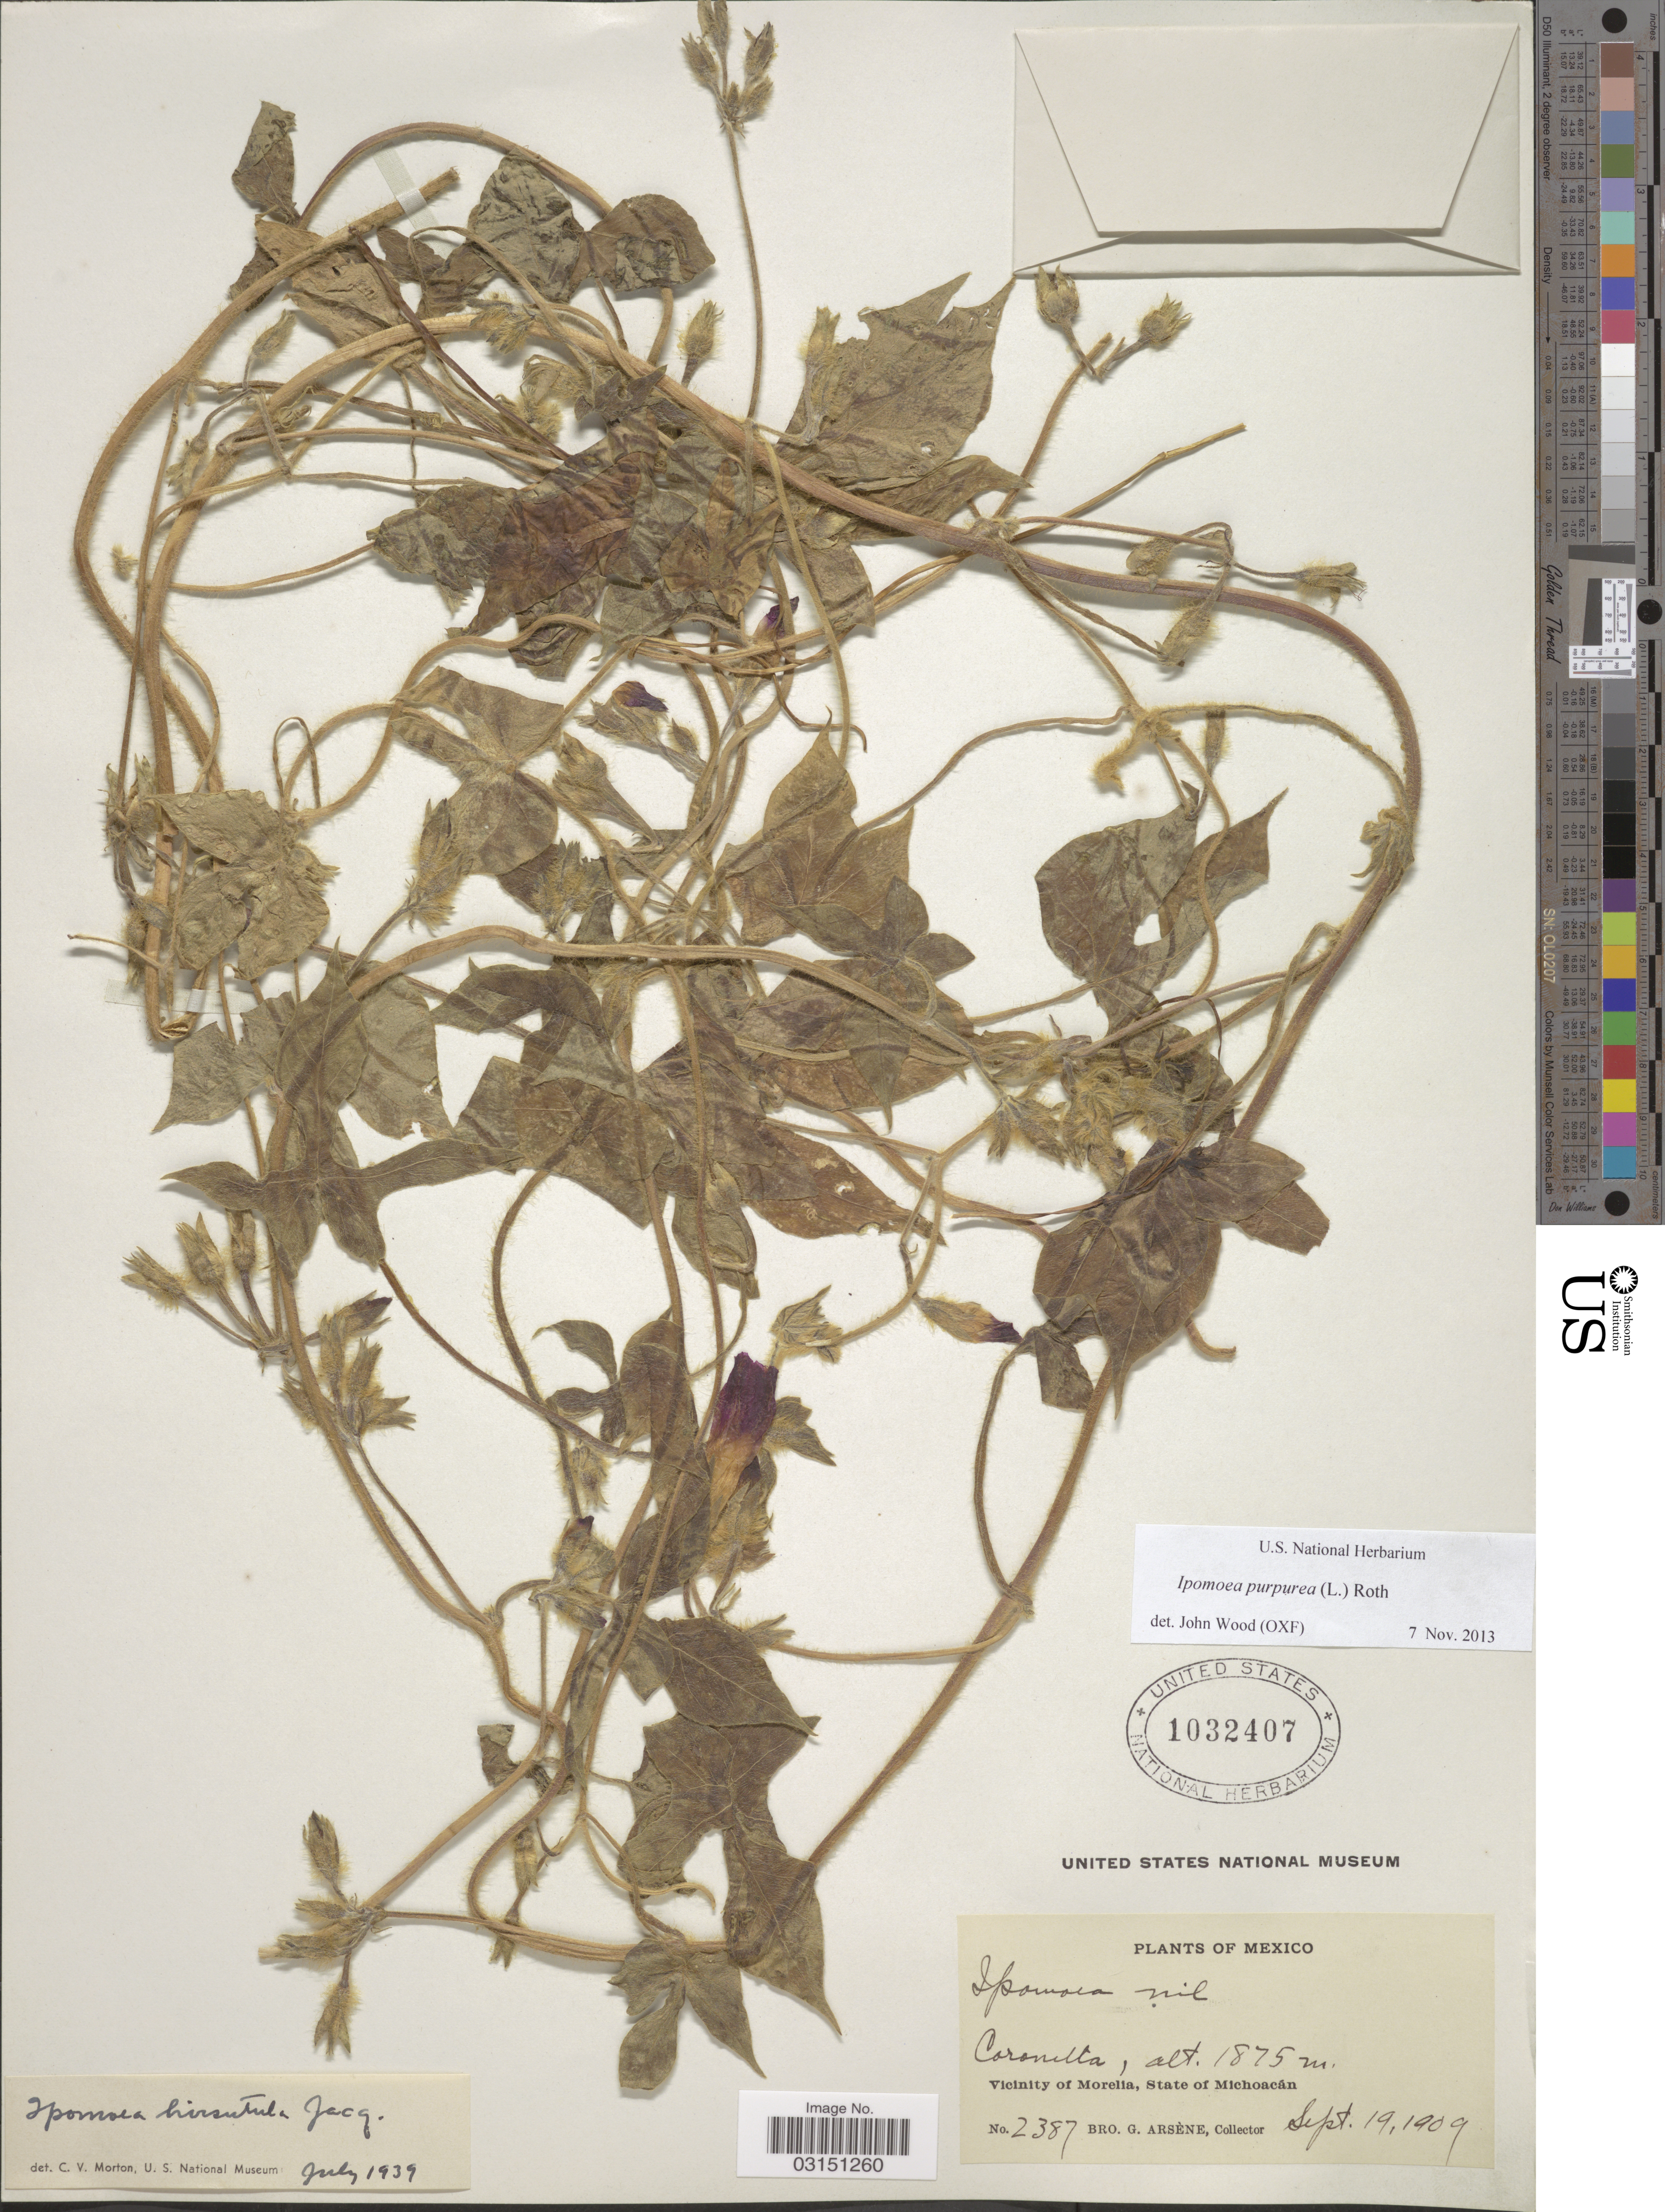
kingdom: Plantae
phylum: Tracheophyta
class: Magnoliopsida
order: Solanales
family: Convolvulaceae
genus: Ipomoea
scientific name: Ipomoea purpurea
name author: (L.) Roth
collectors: Bro. G. Arsène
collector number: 2387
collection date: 1909-09-19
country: Mexico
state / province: Michoacán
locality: Vicinity of Morelia.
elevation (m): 1875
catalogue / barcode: US 1032407